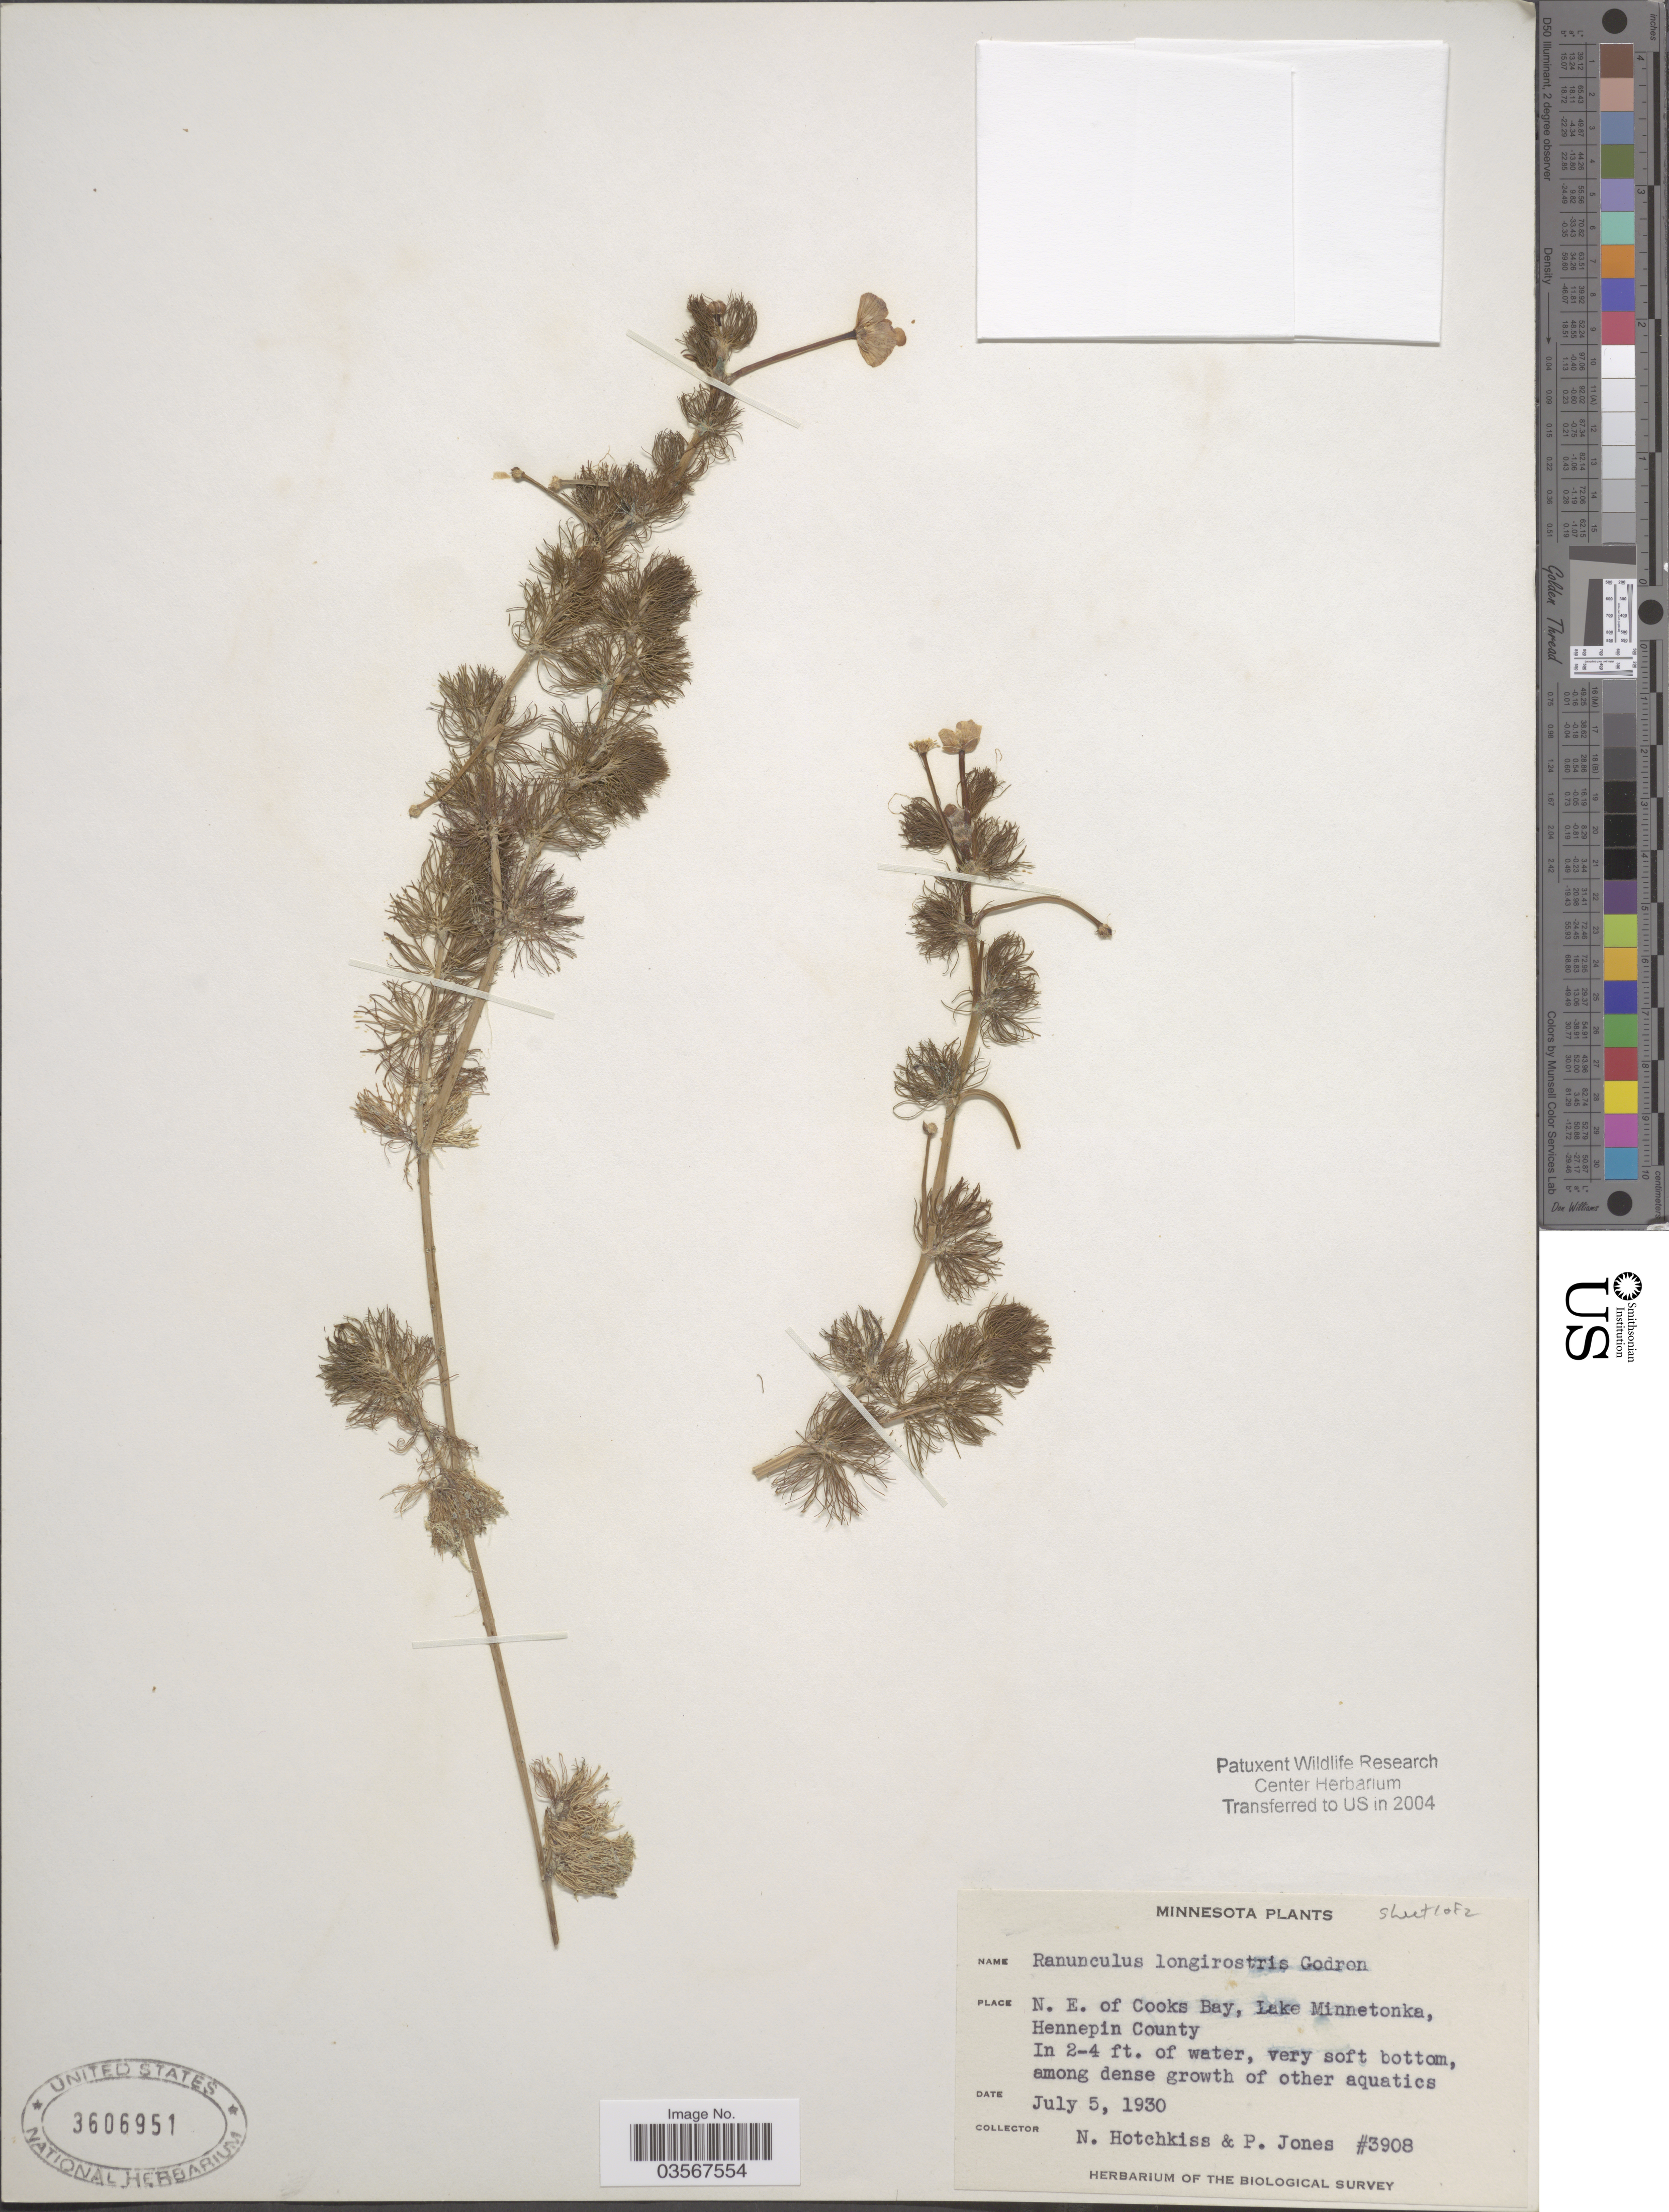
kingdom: Plantae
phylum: Tracheophyta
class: Magnoliopsida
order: Ranunculales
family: Ranunculaceae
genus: Ranunculus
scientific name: Ranunculus longirostris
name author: Godr.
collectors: N. Hotchkiss & P. Jones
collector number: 3908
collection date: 1930-07-05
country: United States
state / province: Minnesota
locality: N. E. of Cooks Bay, Lake Minnetonka, Hennepin County.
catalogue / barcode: US 3606951